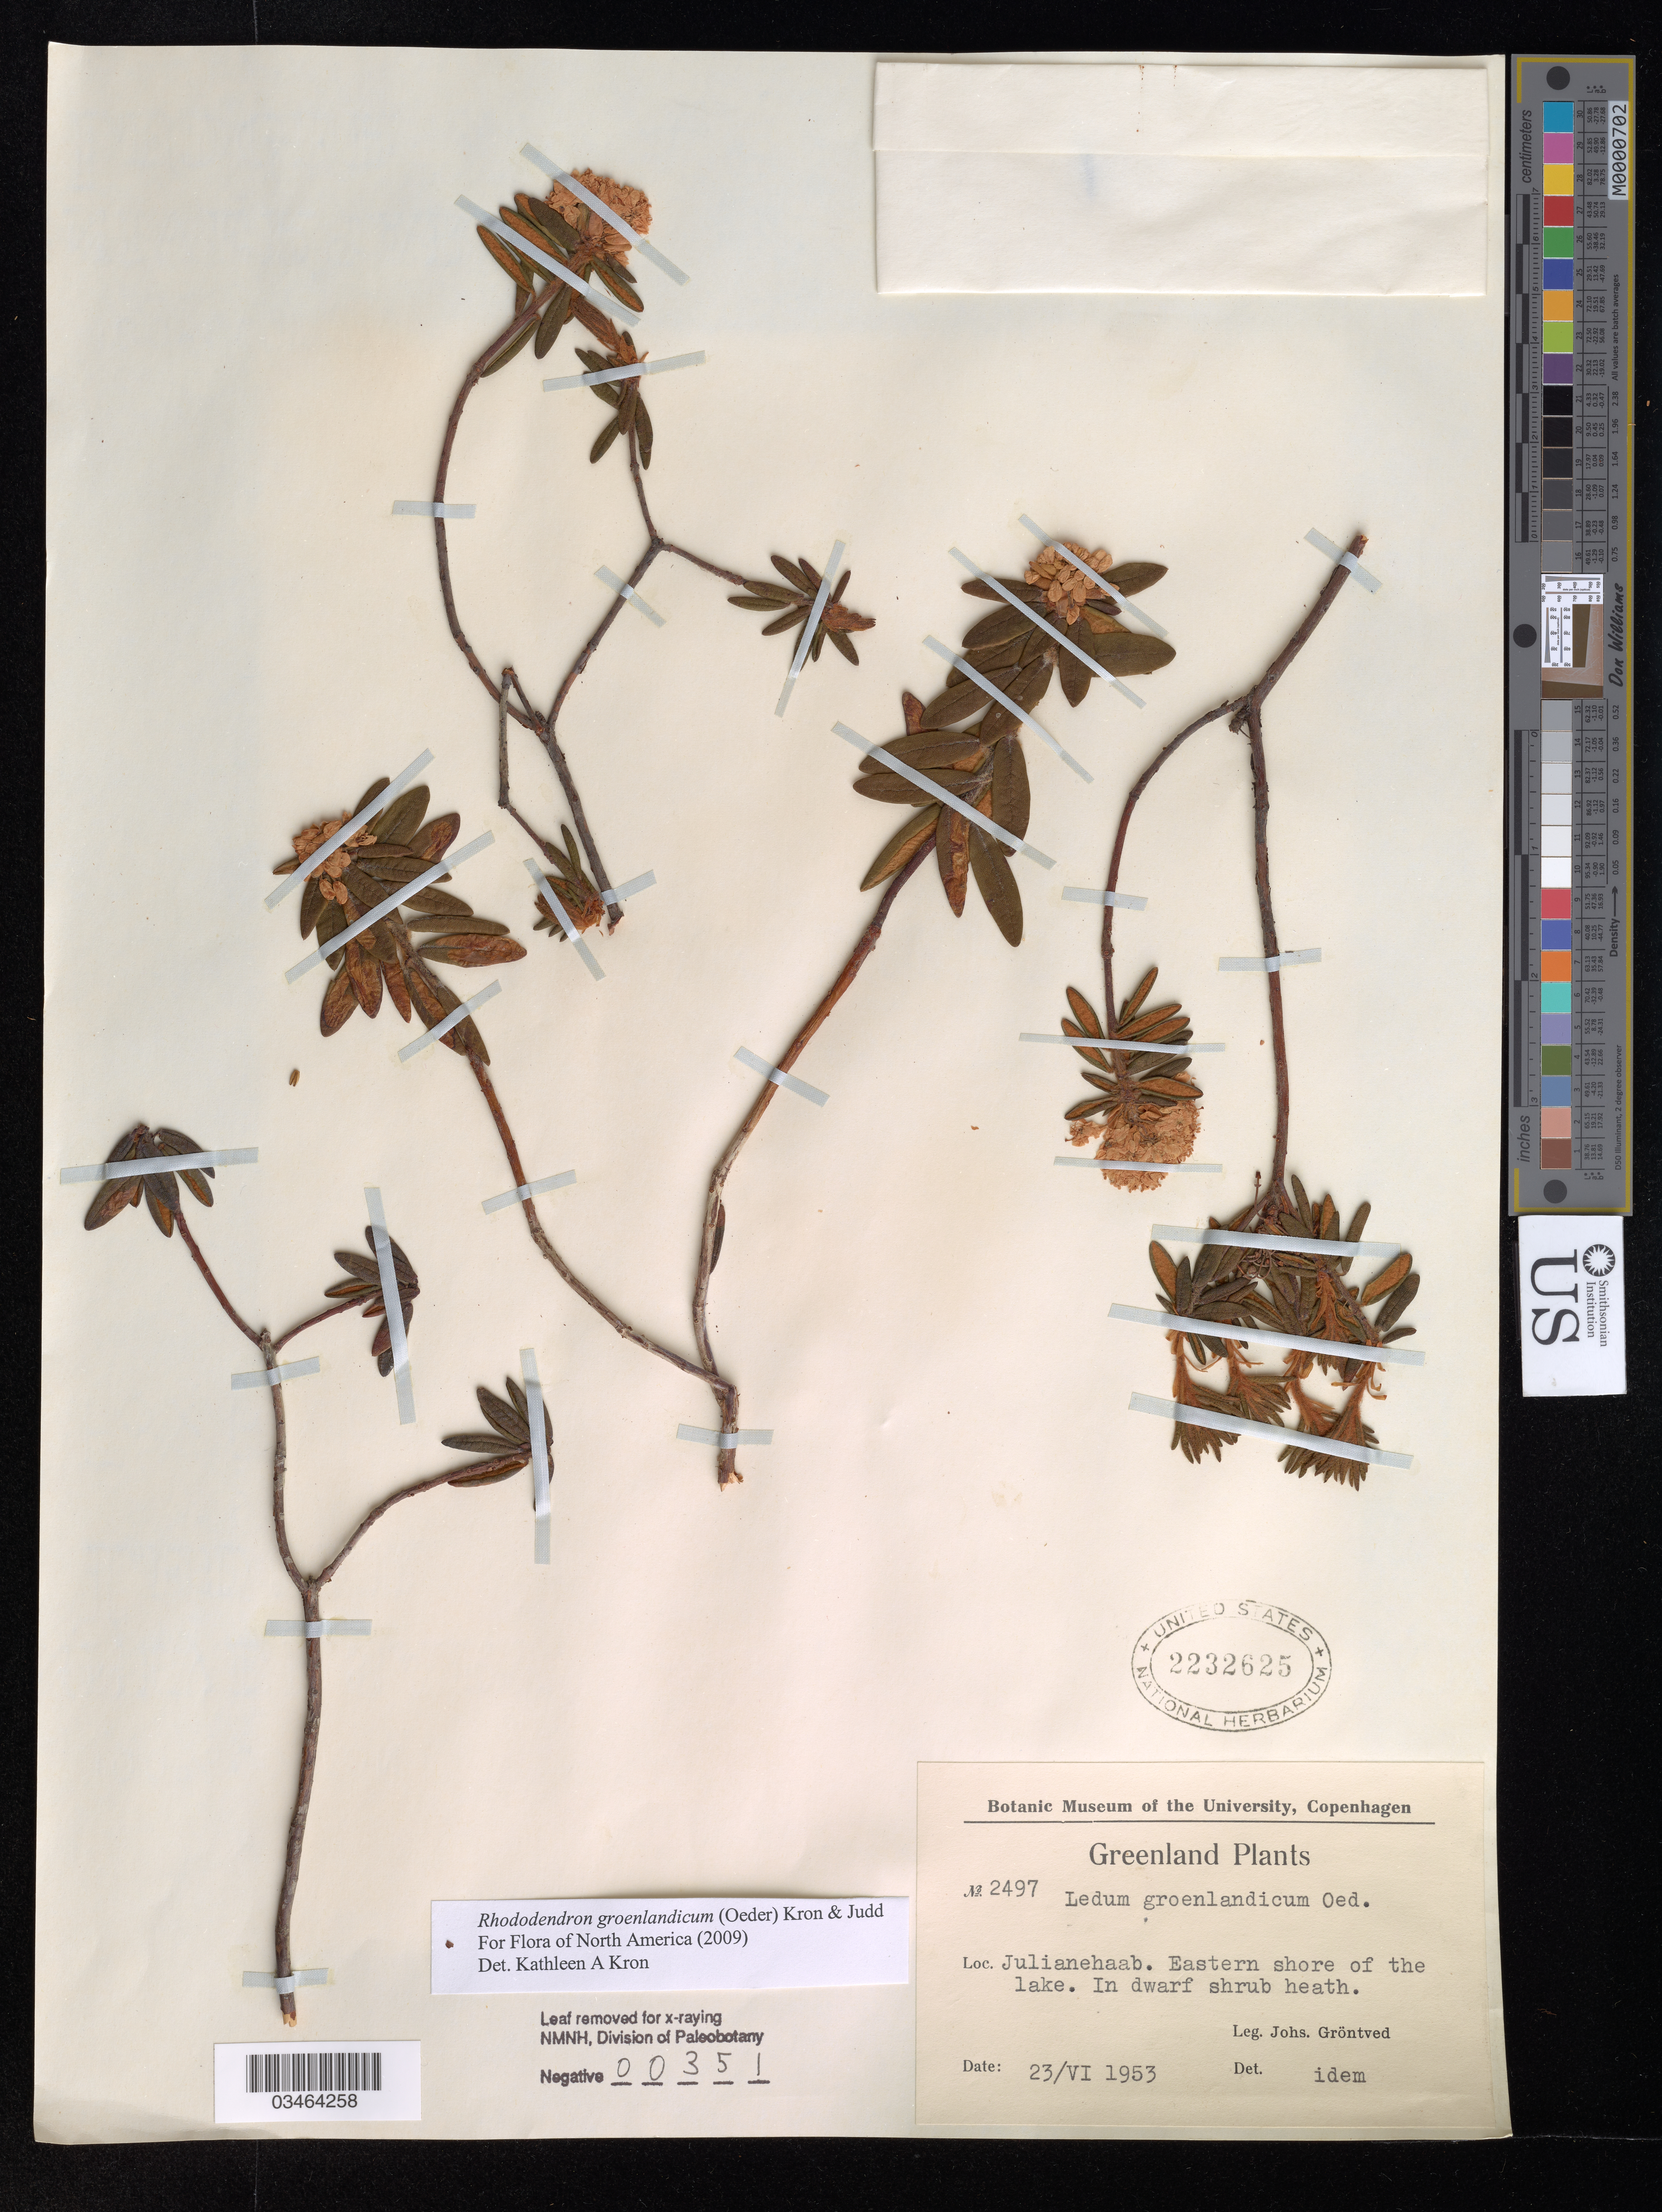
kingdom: Plantae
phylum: Tracheophyta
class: Magnoliopsida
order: Ericales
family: Ericaceae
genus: Rhododendron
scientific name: Rhododendron groenlandicum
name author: (Oeder) Kron & Judd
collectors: J. Gröntved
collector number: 2497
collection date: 1953-06-23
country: Greenland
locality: Julianehaab. Eastern shore of the lake.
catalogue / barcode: US 2232625